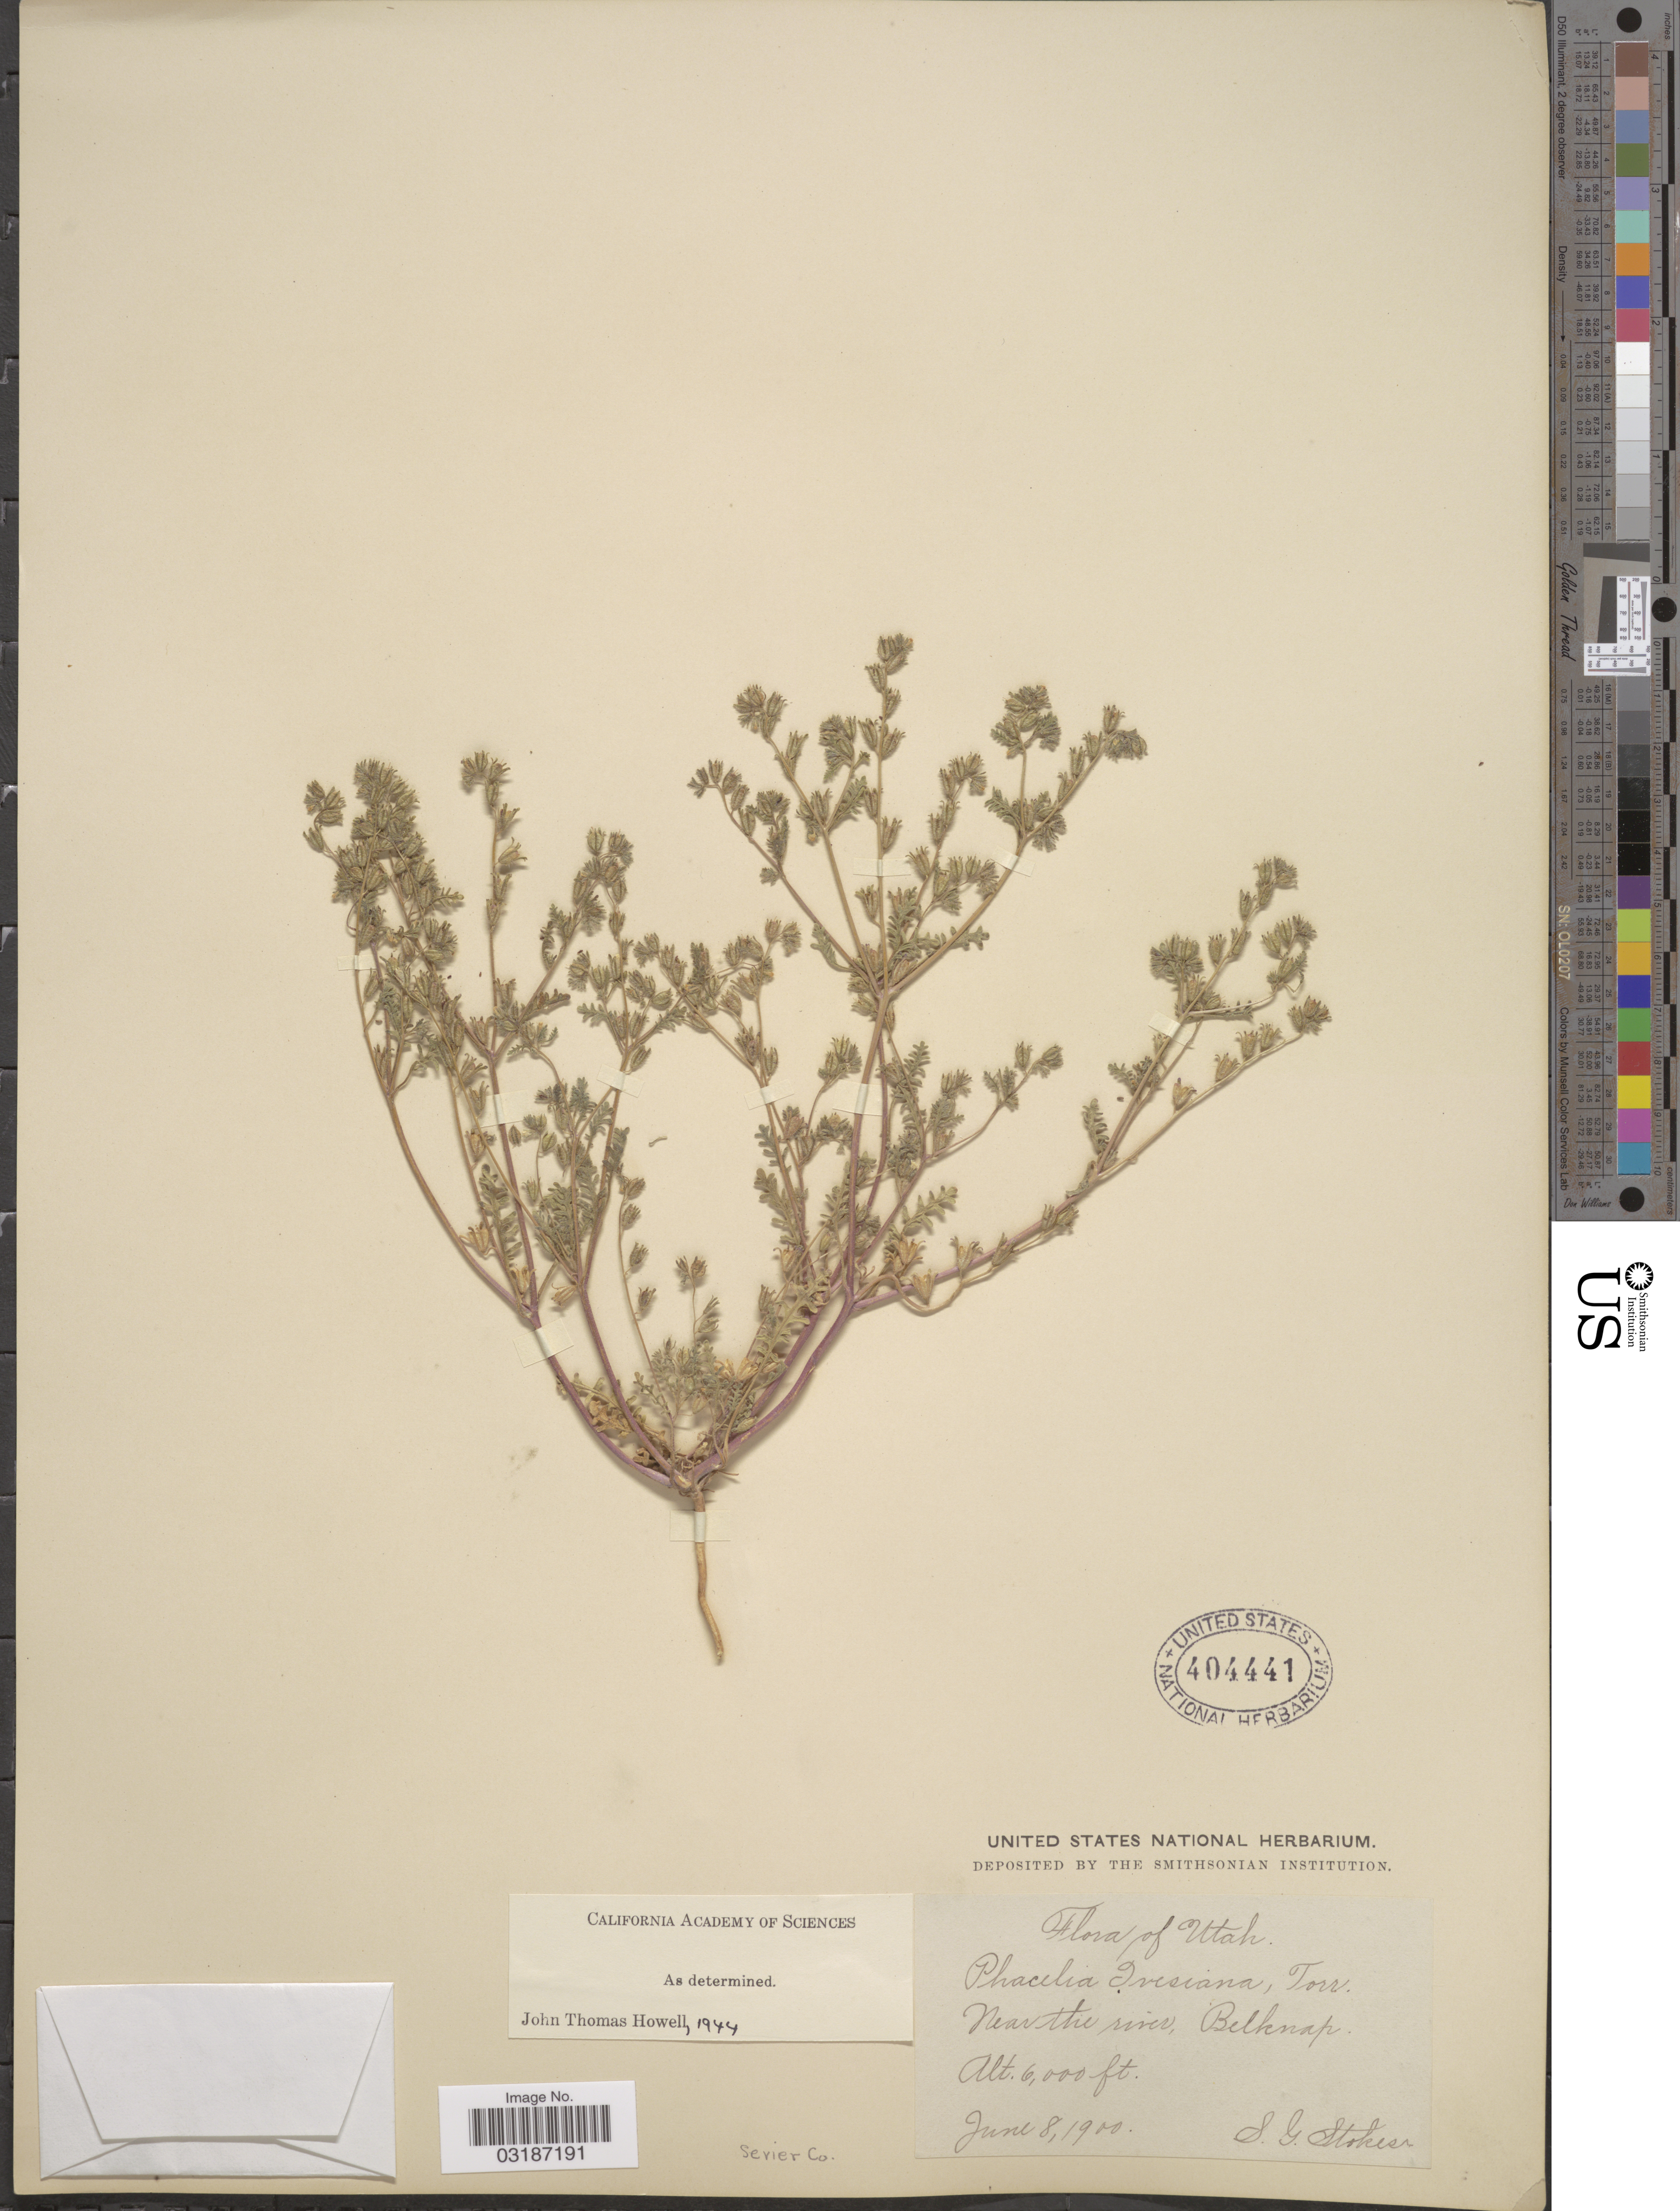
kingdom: Plantae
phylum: Tracheophyta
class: Magnoliopsida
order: Boraginales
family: Hydrophyllaceae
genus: Phacelia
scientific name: Phacelia ivesiana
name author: Torr.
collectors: S. G. Stokes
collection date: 1900-06-08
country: United States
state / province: Utah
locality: Near the river, Belknap, Sevier Co.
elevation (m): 1829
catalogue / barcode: US 404441